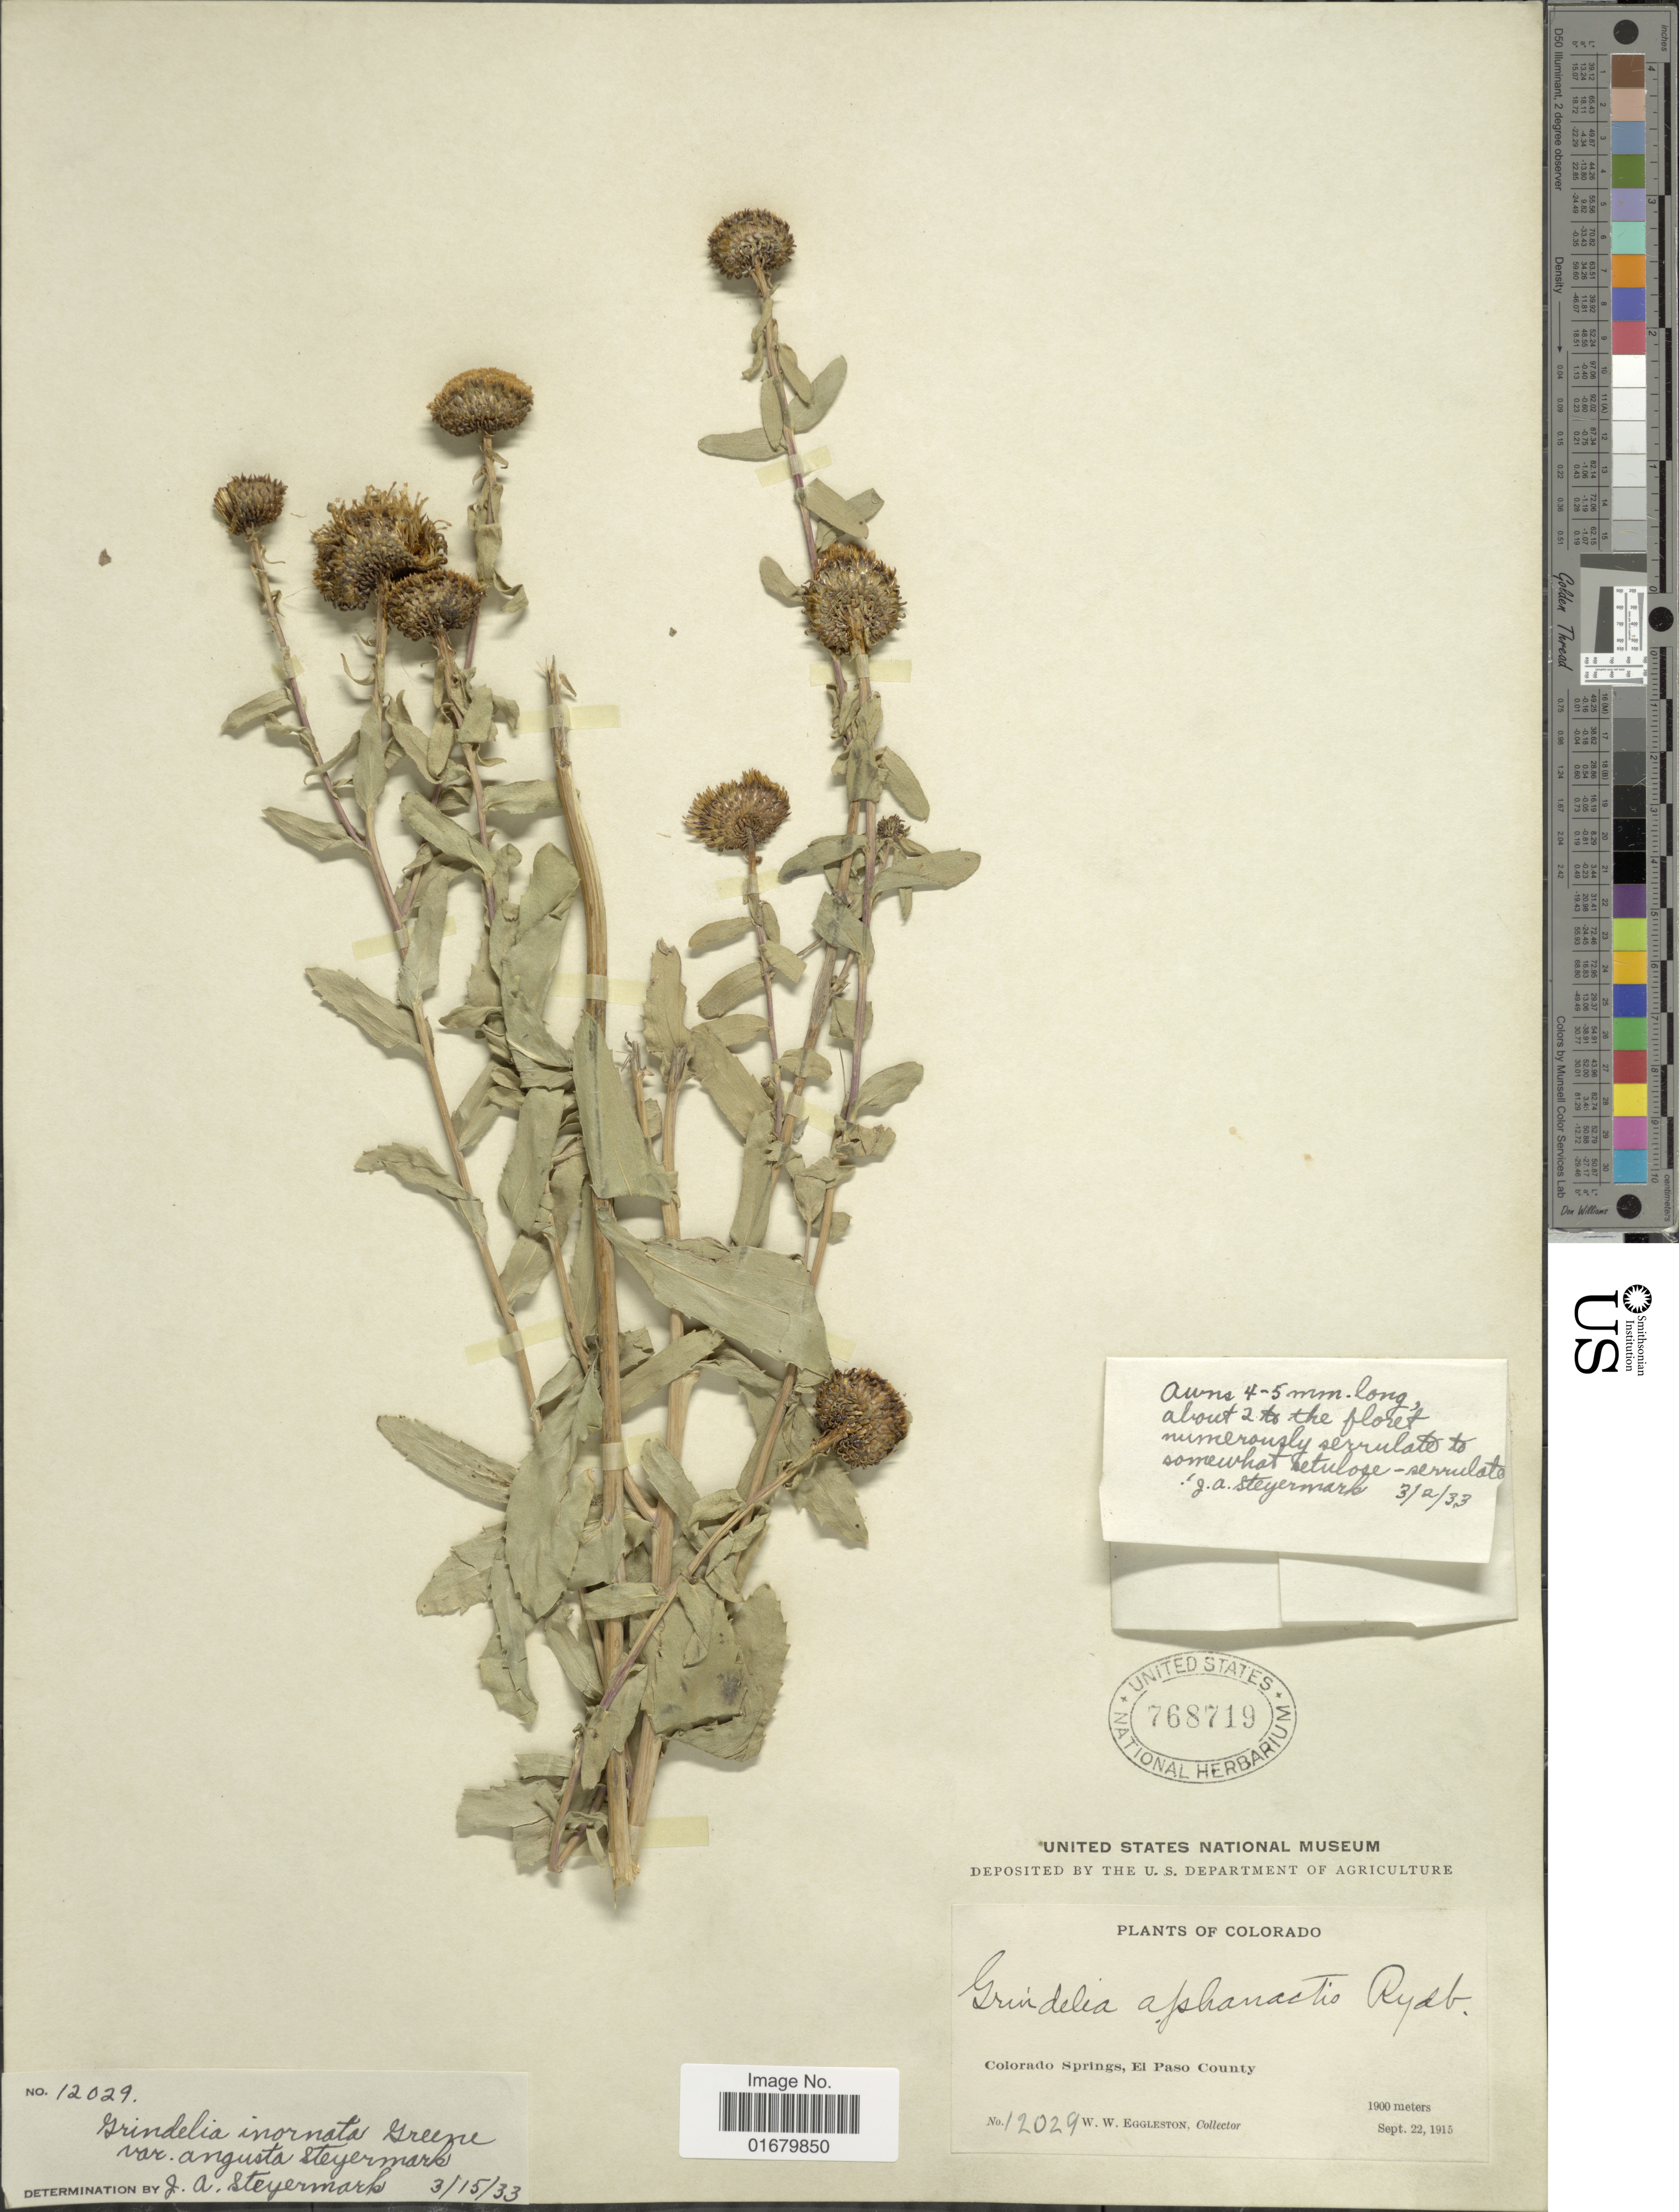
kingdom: Plantae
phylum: Tracheophyta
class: Magnoliopsida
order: Asterales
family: Asteraceae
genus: Grindelia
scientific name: Grindelia inornata var. angusta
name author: Steyerm.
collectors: W. W. Eggleston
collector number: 12029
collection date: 1915-09-22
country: United States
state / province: Colorado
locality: Colorado Sptings, El Paso County.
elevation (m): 1900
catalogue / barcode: US 768719